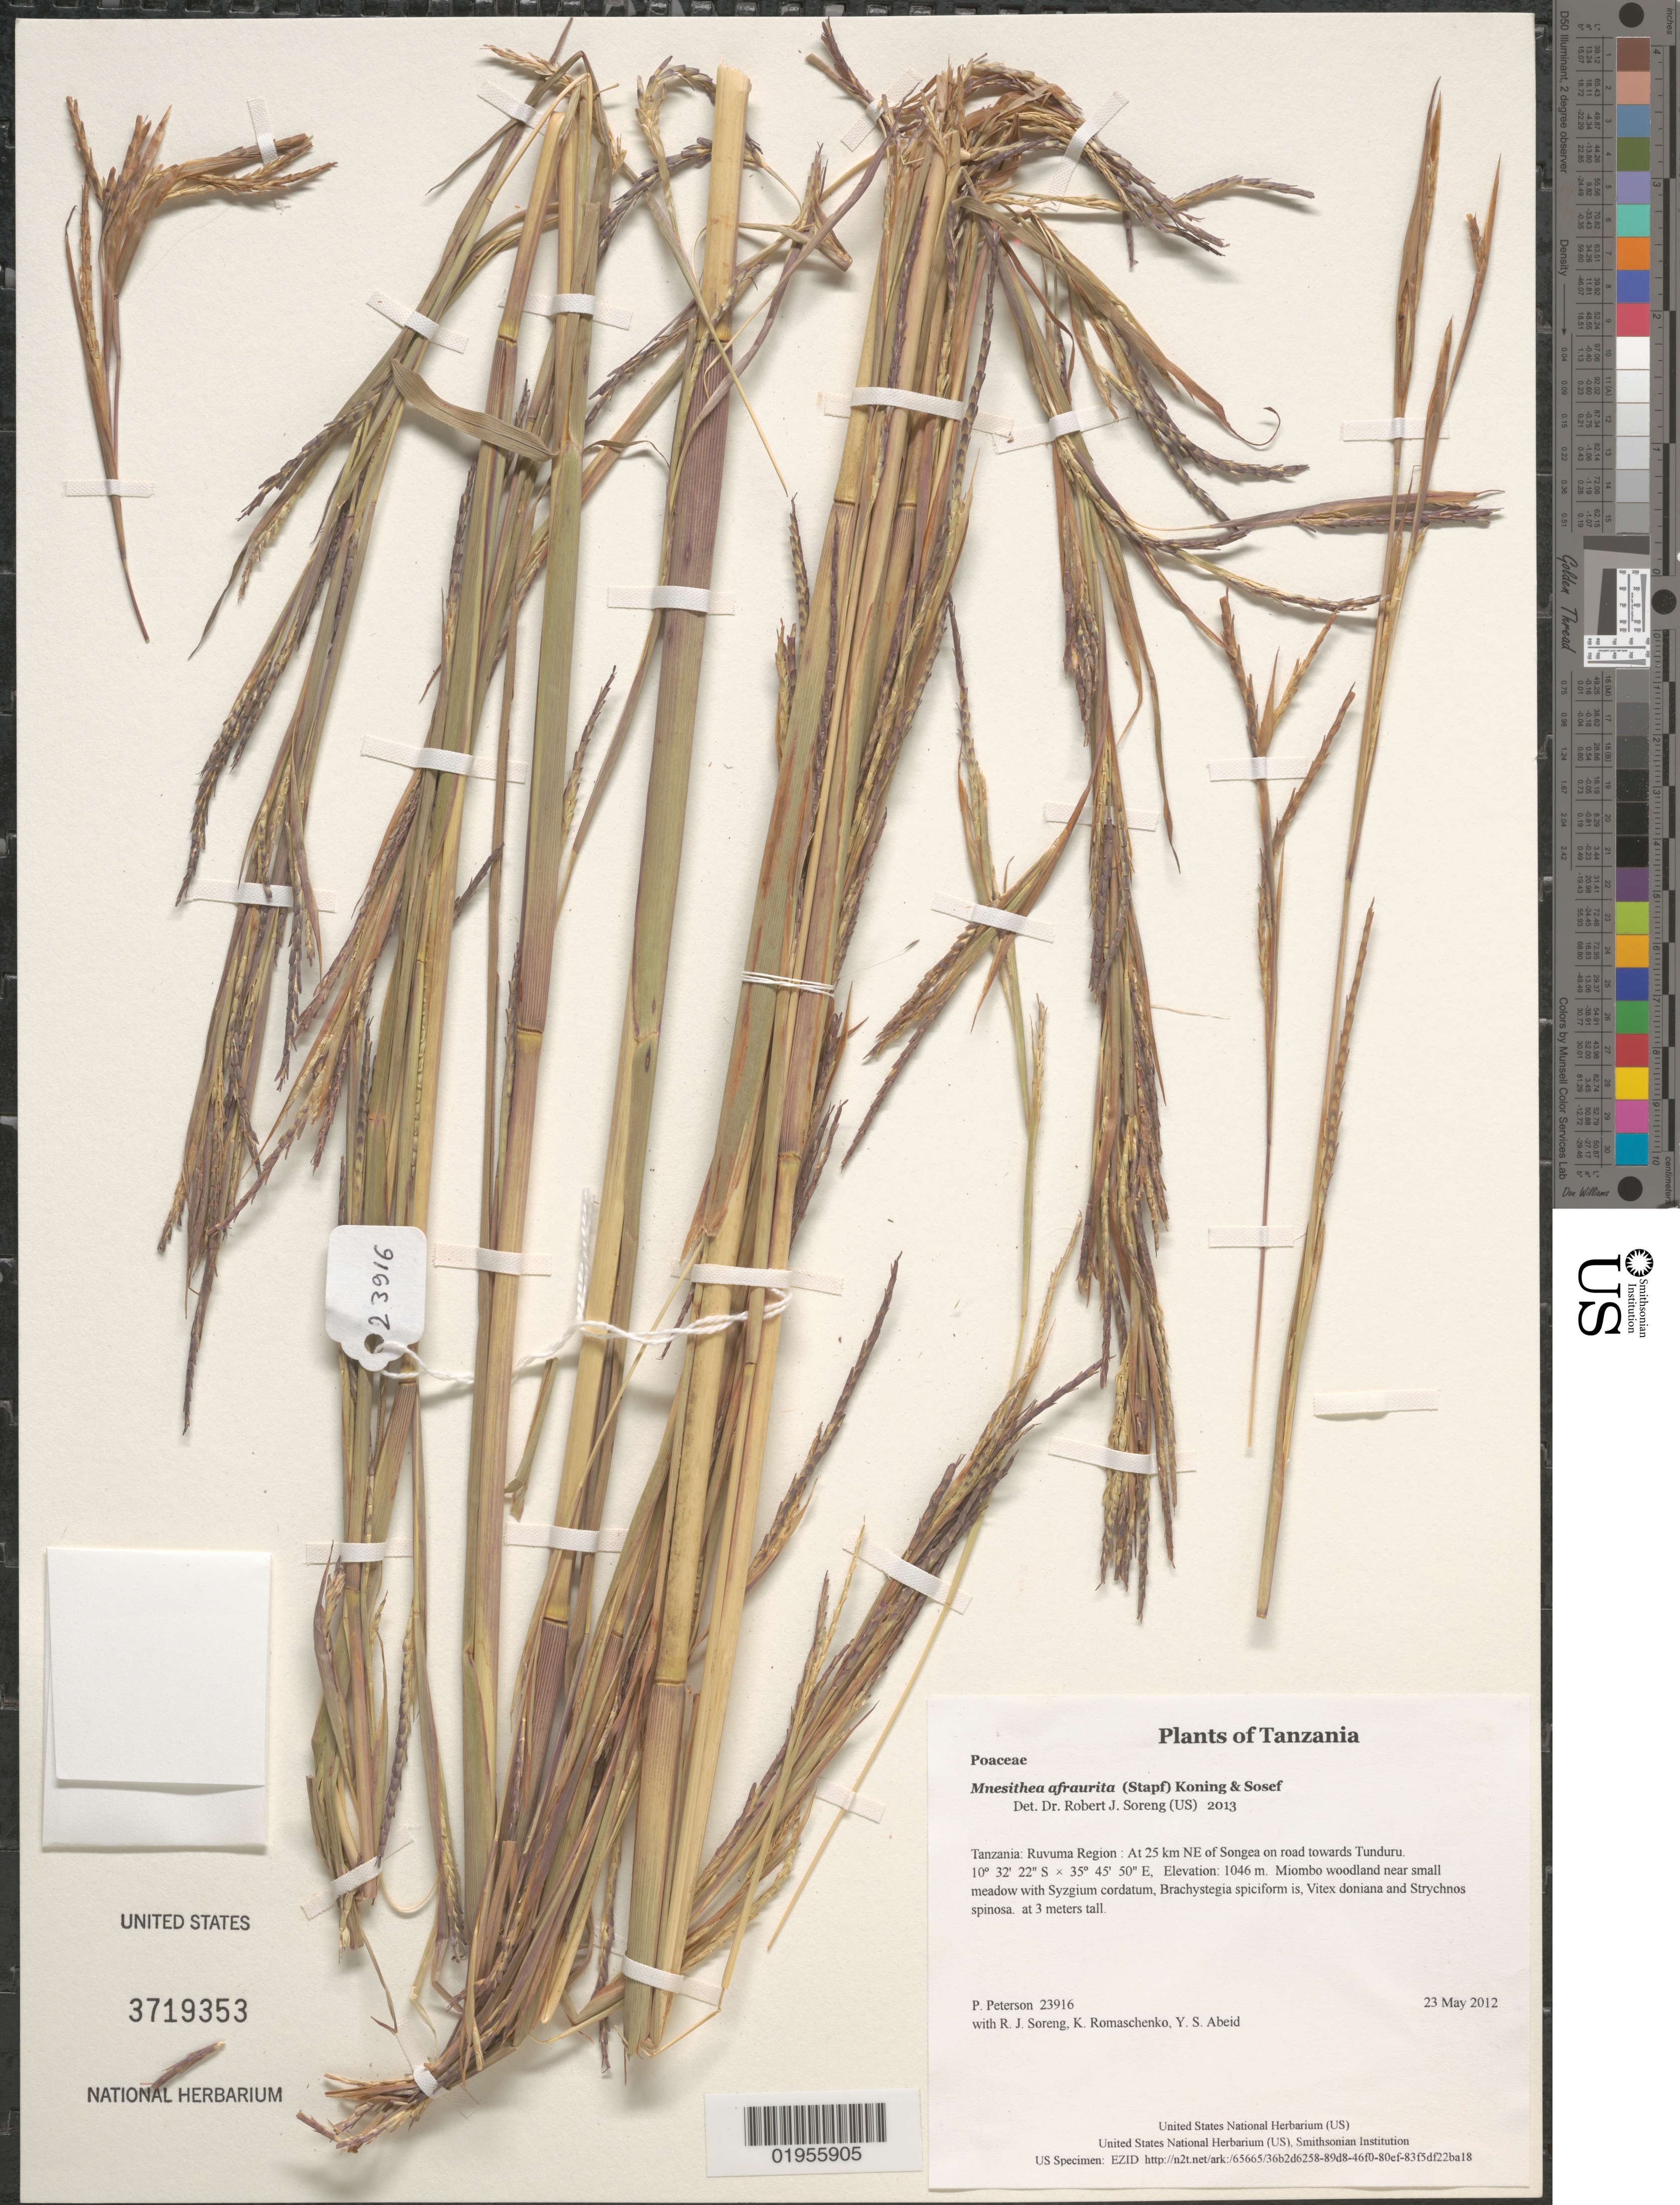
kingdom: Plantae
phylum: Tracheophyta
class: Liliopsida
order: Poales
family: Poaceae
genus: Mnesithea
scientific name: Mnesithea afraurita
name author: (Stapf) Koning & Sosef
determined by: Soreng, Robert J., Research Associate (BOT), Smithsonian Institution - National Museum of Natural History (UNITED STATES)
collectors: P. M. Peterson, R. J. Soreng, K. Romaschenko & Y. Abeid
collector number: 23916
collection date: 2012-05-23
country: Tanzania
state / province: Ruvuma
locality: At 25 km NE of Songea on road towards Tunduru.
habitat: Miombo woodland near small meadow with Syzgium cordatum, Brachystegia spiciform is, Vitex doniana and Strychnos spinosa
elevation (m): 1046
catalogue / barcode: US 3719353